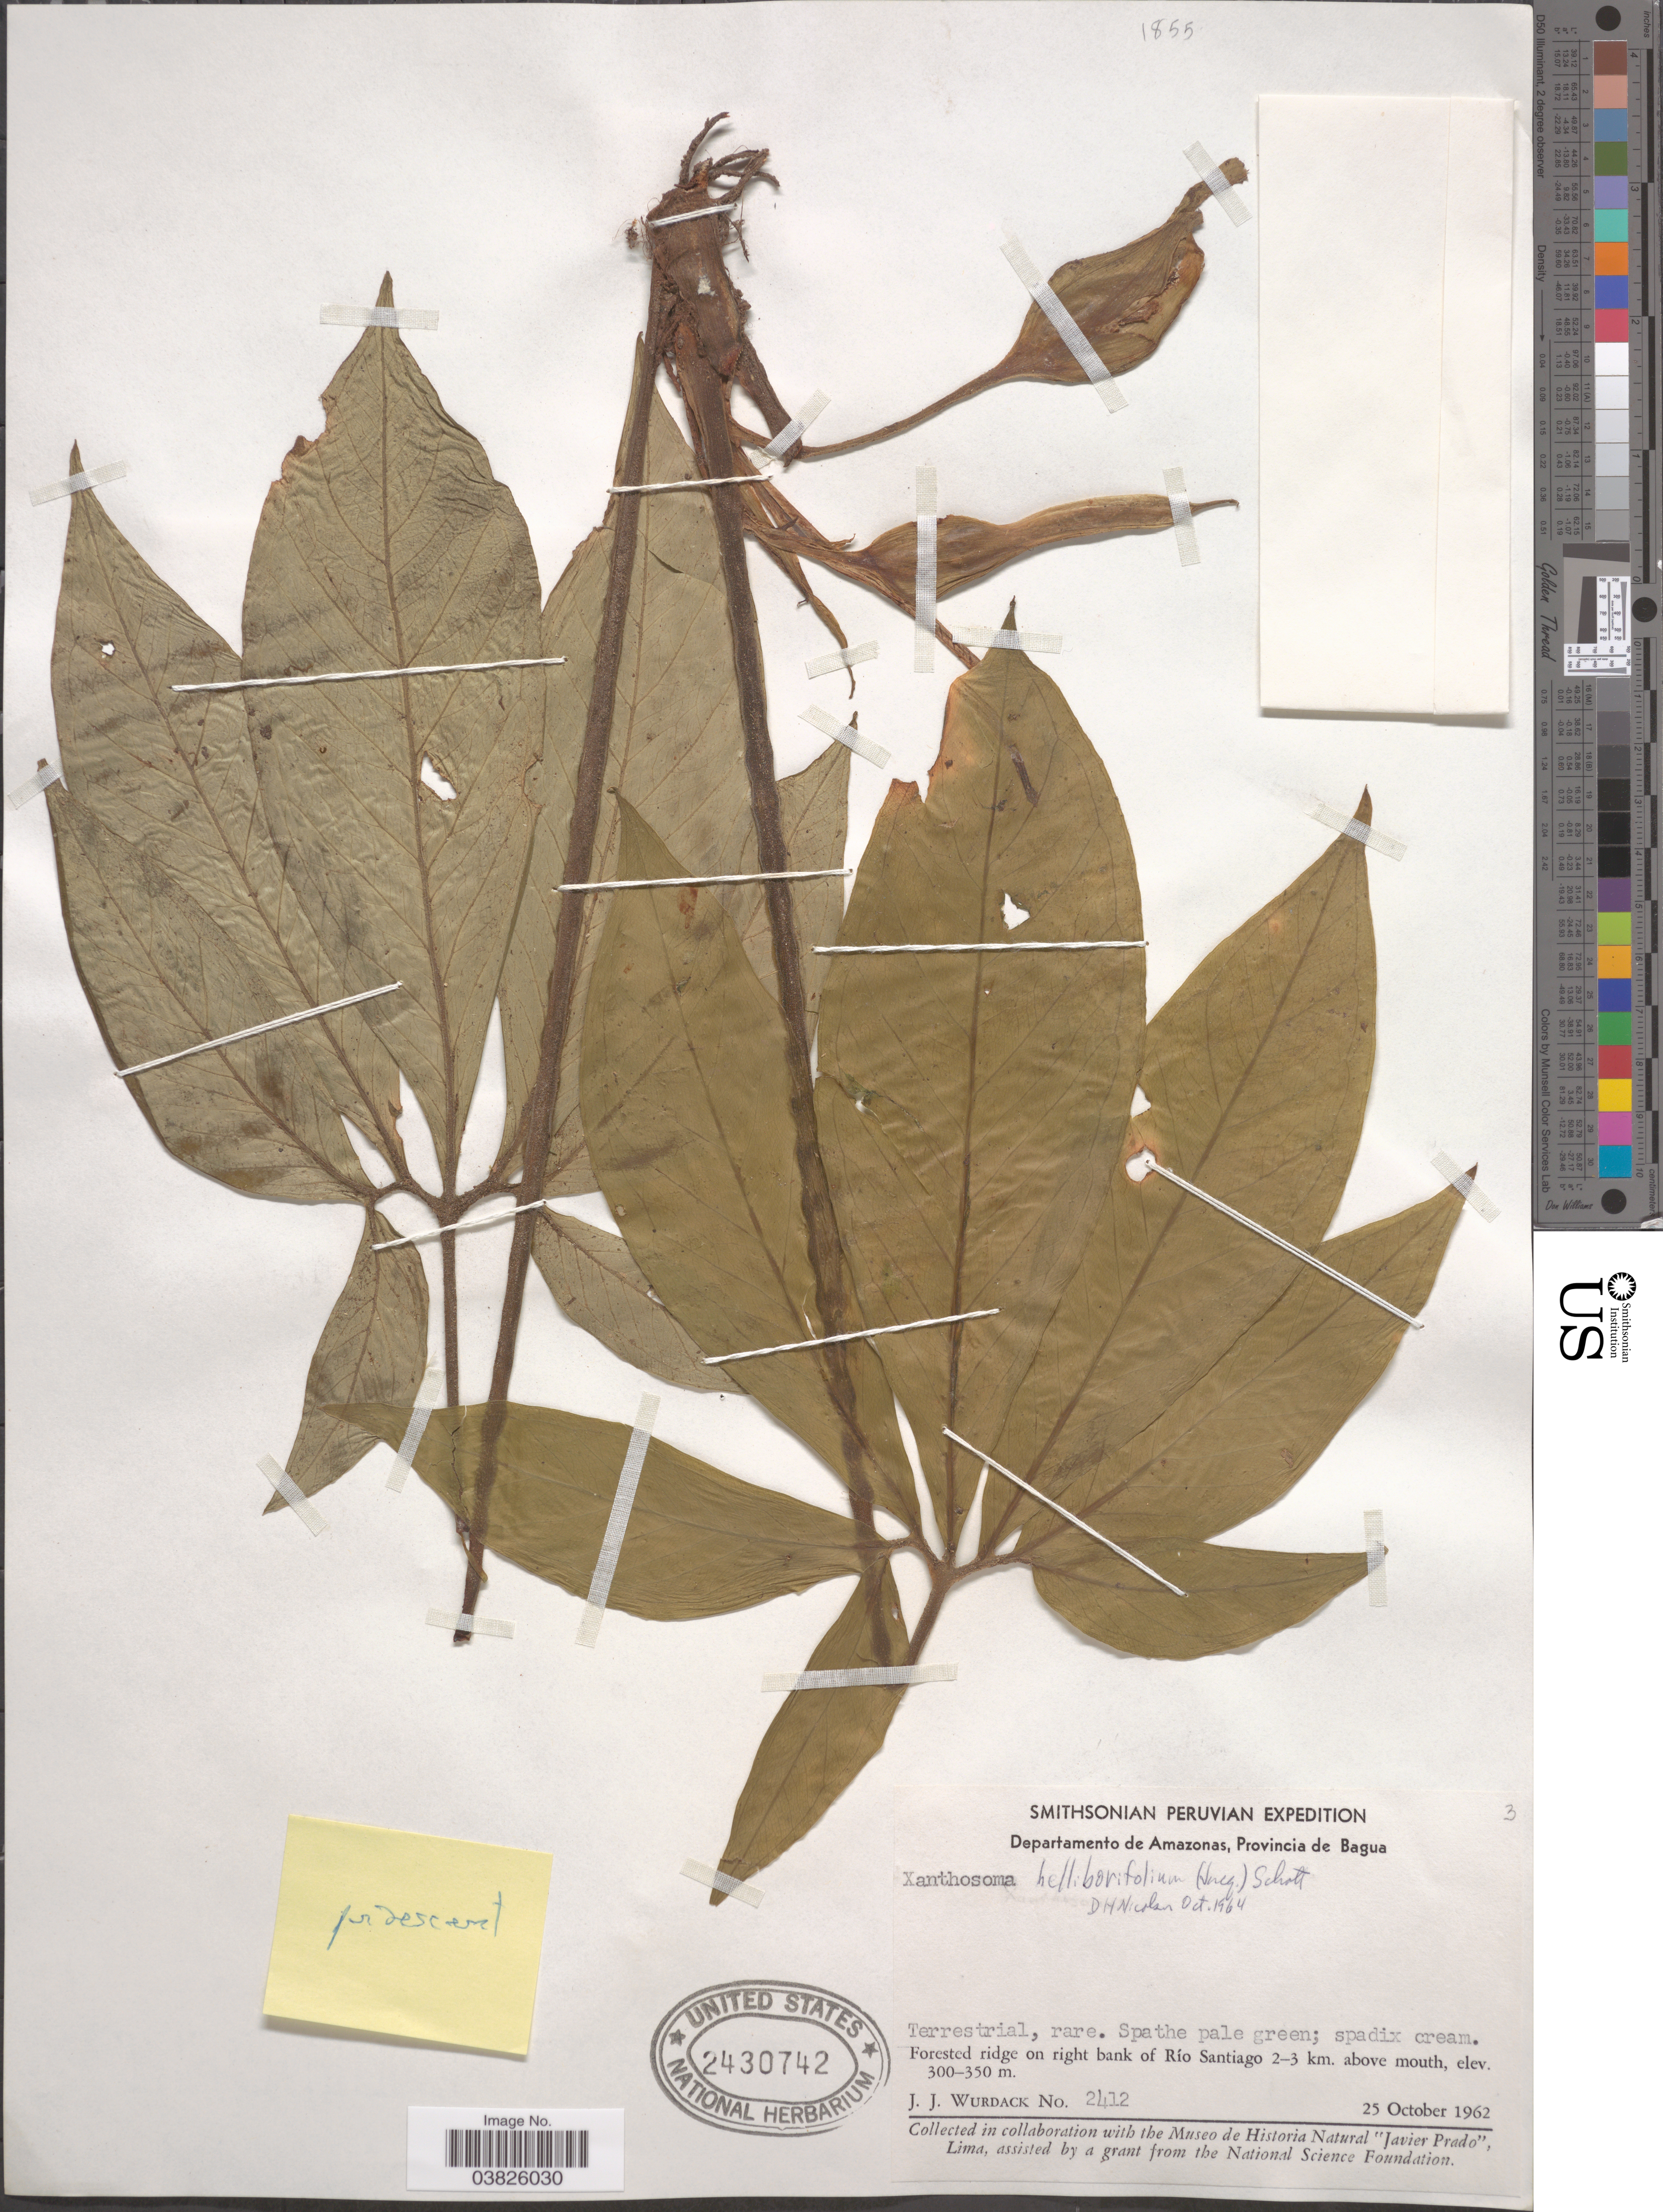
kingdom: Plantae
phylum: Tracheophyta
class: Liliopsida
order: Alismatales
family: Araceae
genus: Xanthosoma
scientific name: Xanthosoma helleborifolium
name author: (Jacq.) Schott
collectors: J. J. Wurdack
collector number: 2412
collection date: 1962-10-25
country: Peru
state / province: Amazonas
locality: Departamento de Amazonas, Provincia de Bagua. Forested ridge on right bank of Río Santiago 2-3 km. above mouth.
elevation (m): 300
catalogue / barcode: US 2430742